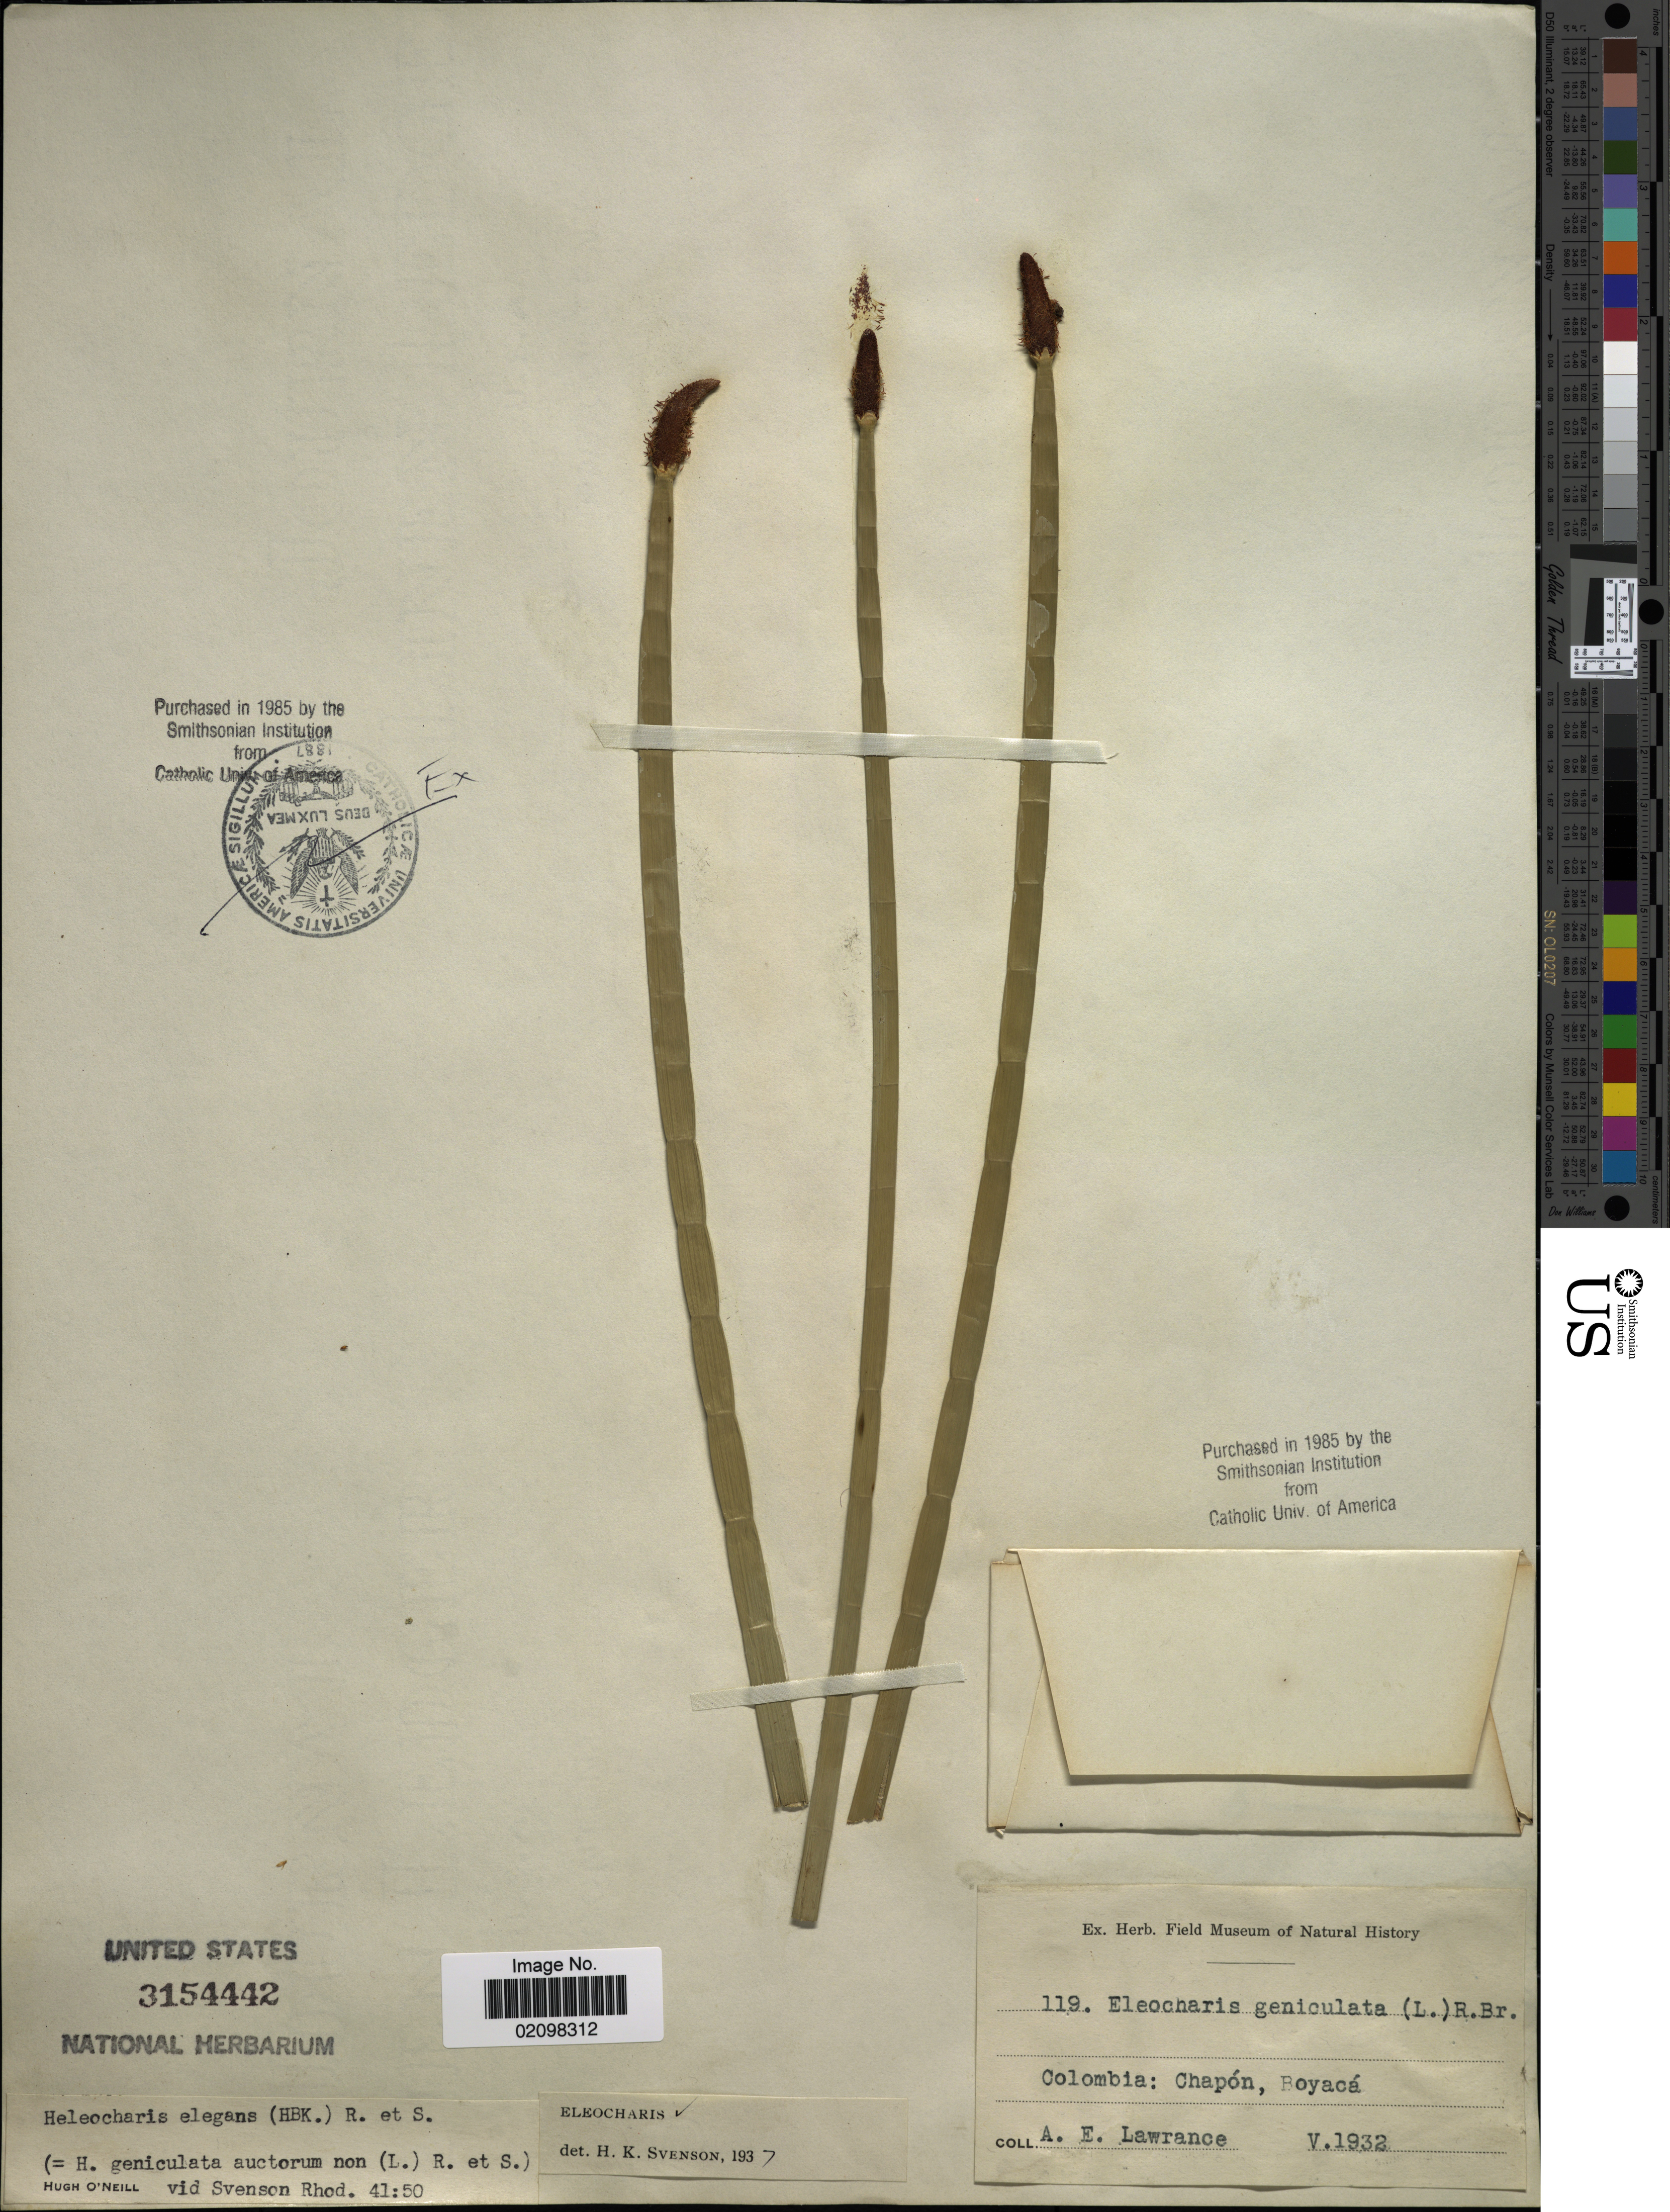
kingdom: Plantae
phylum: Tracheophyta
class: Liliopsida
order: Poales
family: Cyperaceae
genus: Eleocharis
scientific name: Eleocharis elegans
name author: (Kunth) Roem. & Schult.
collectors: A. Lawrance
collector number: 119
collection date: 1932-05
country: Colombia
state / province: Boyacá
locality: Chapón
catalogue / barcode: US 3154442